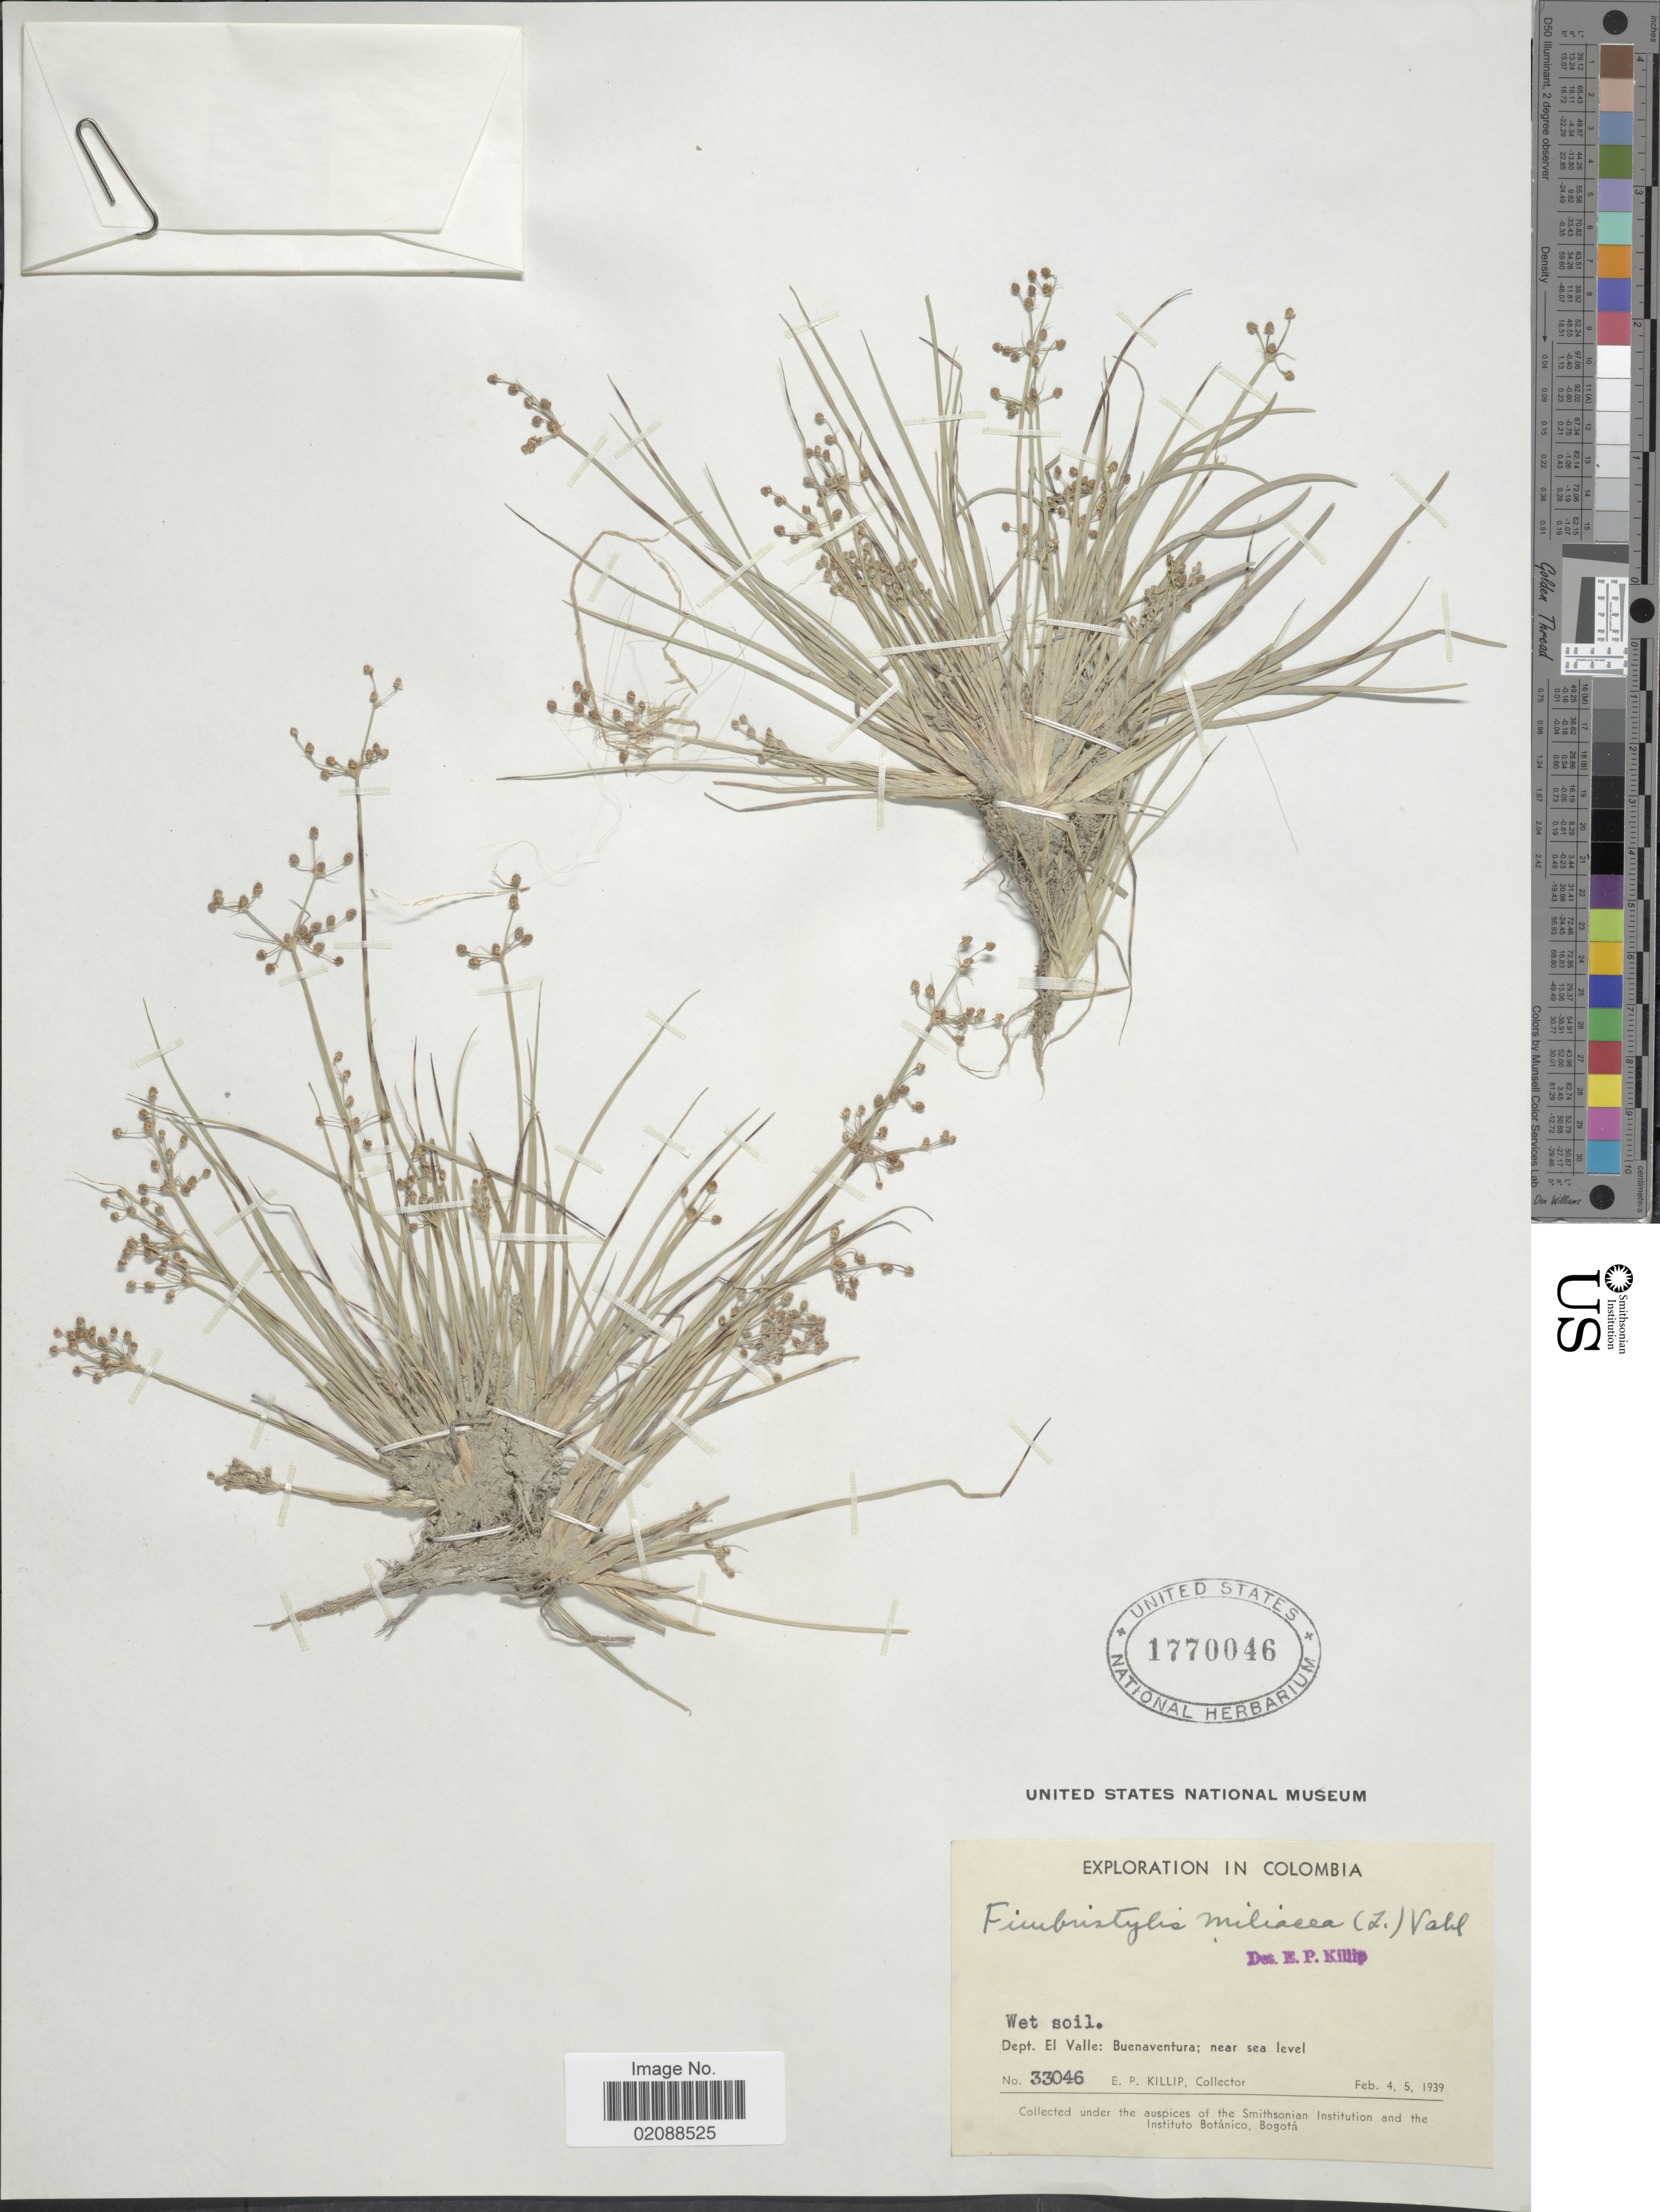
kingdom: Plantae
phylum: Tracheophyta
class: Liliopsida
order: Poales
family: Cyperaceae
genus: Fimbristylis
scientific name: Fimbristylis littoralis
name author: Gaudich.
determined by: Strong, M. T., (US), Smithsonian Institution - National Museum of Natural History (UNITED STATES)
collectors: E. P. Killip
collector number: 33046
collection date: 1939-02-04/1939-02-05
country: Colombia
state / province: Valle del Cauca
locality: Dept. El Valle: Buenaventura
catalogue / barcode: US 1770046